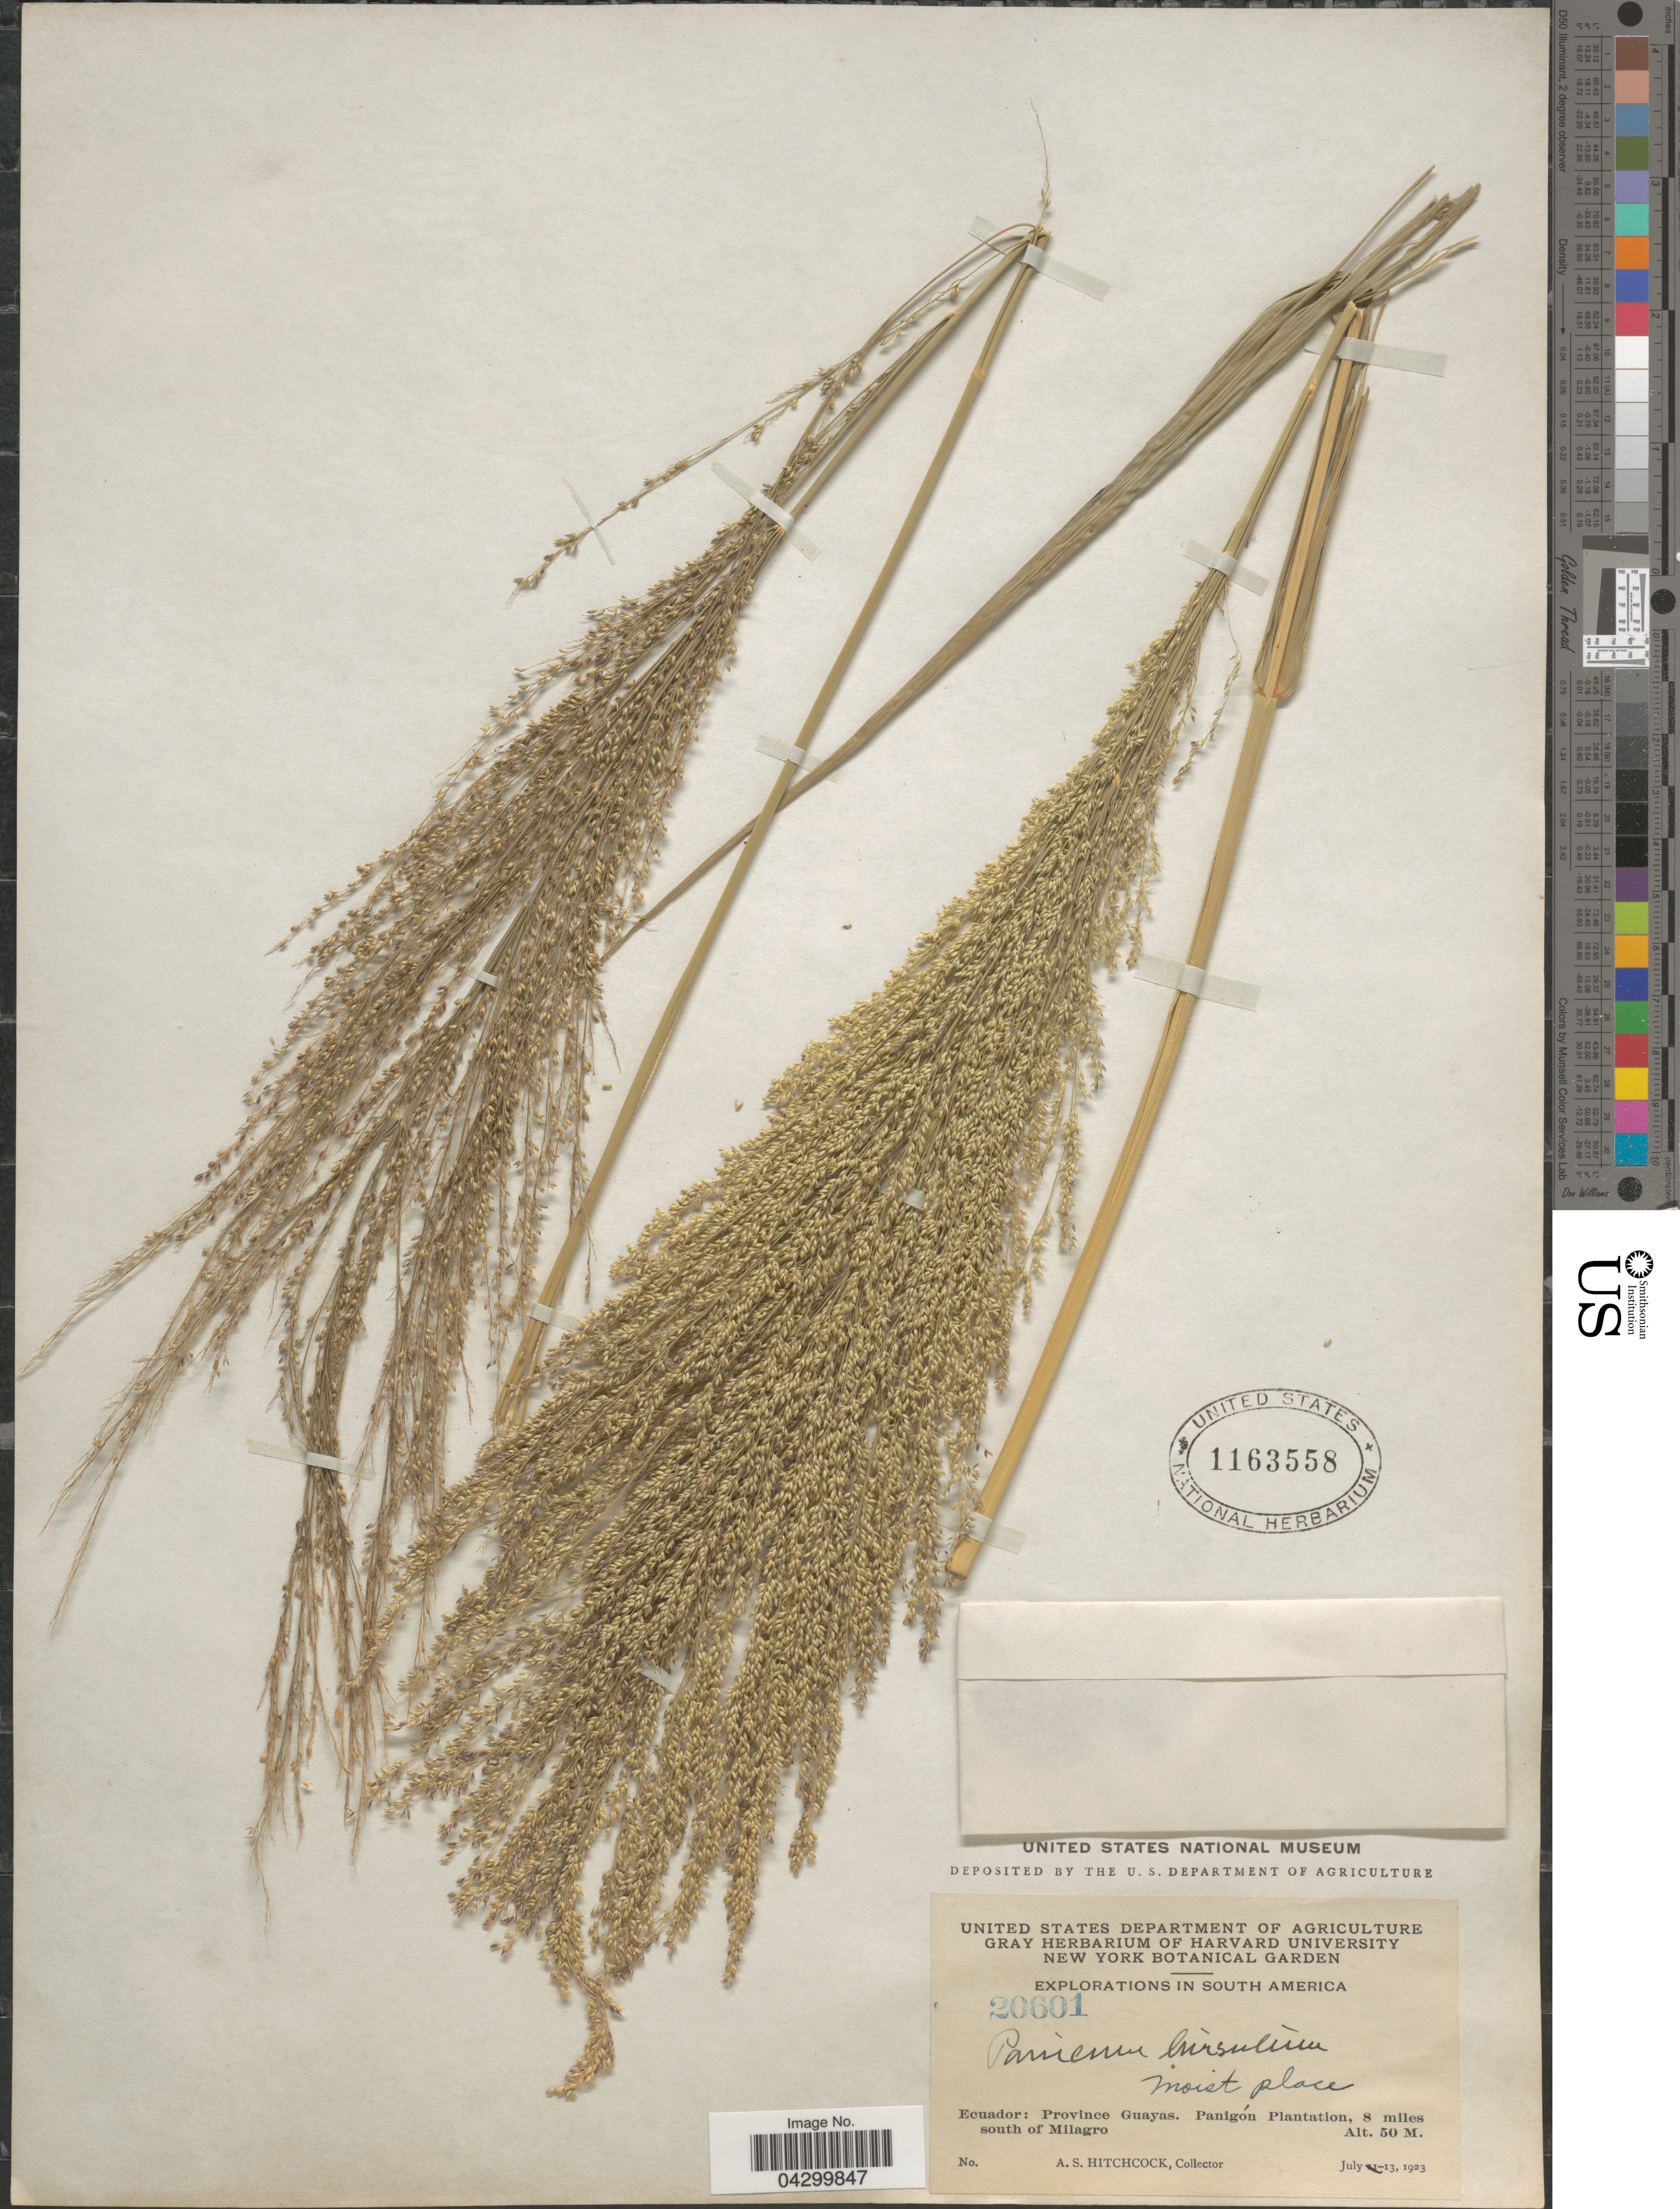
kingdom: Plantae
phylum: Tracheophyta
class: Liliopsida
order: Poales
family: Poaceae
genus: Panicum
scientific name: Panicum hirsutum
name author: Sw.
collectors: A. S. Hitchcock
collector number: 20601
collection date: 1923-07-13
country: Ecuador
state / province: Guayas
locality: Explorations in South America. Panigón Plantation, 8 miles south of Milagro.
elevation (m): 50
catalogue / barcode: US 1163558